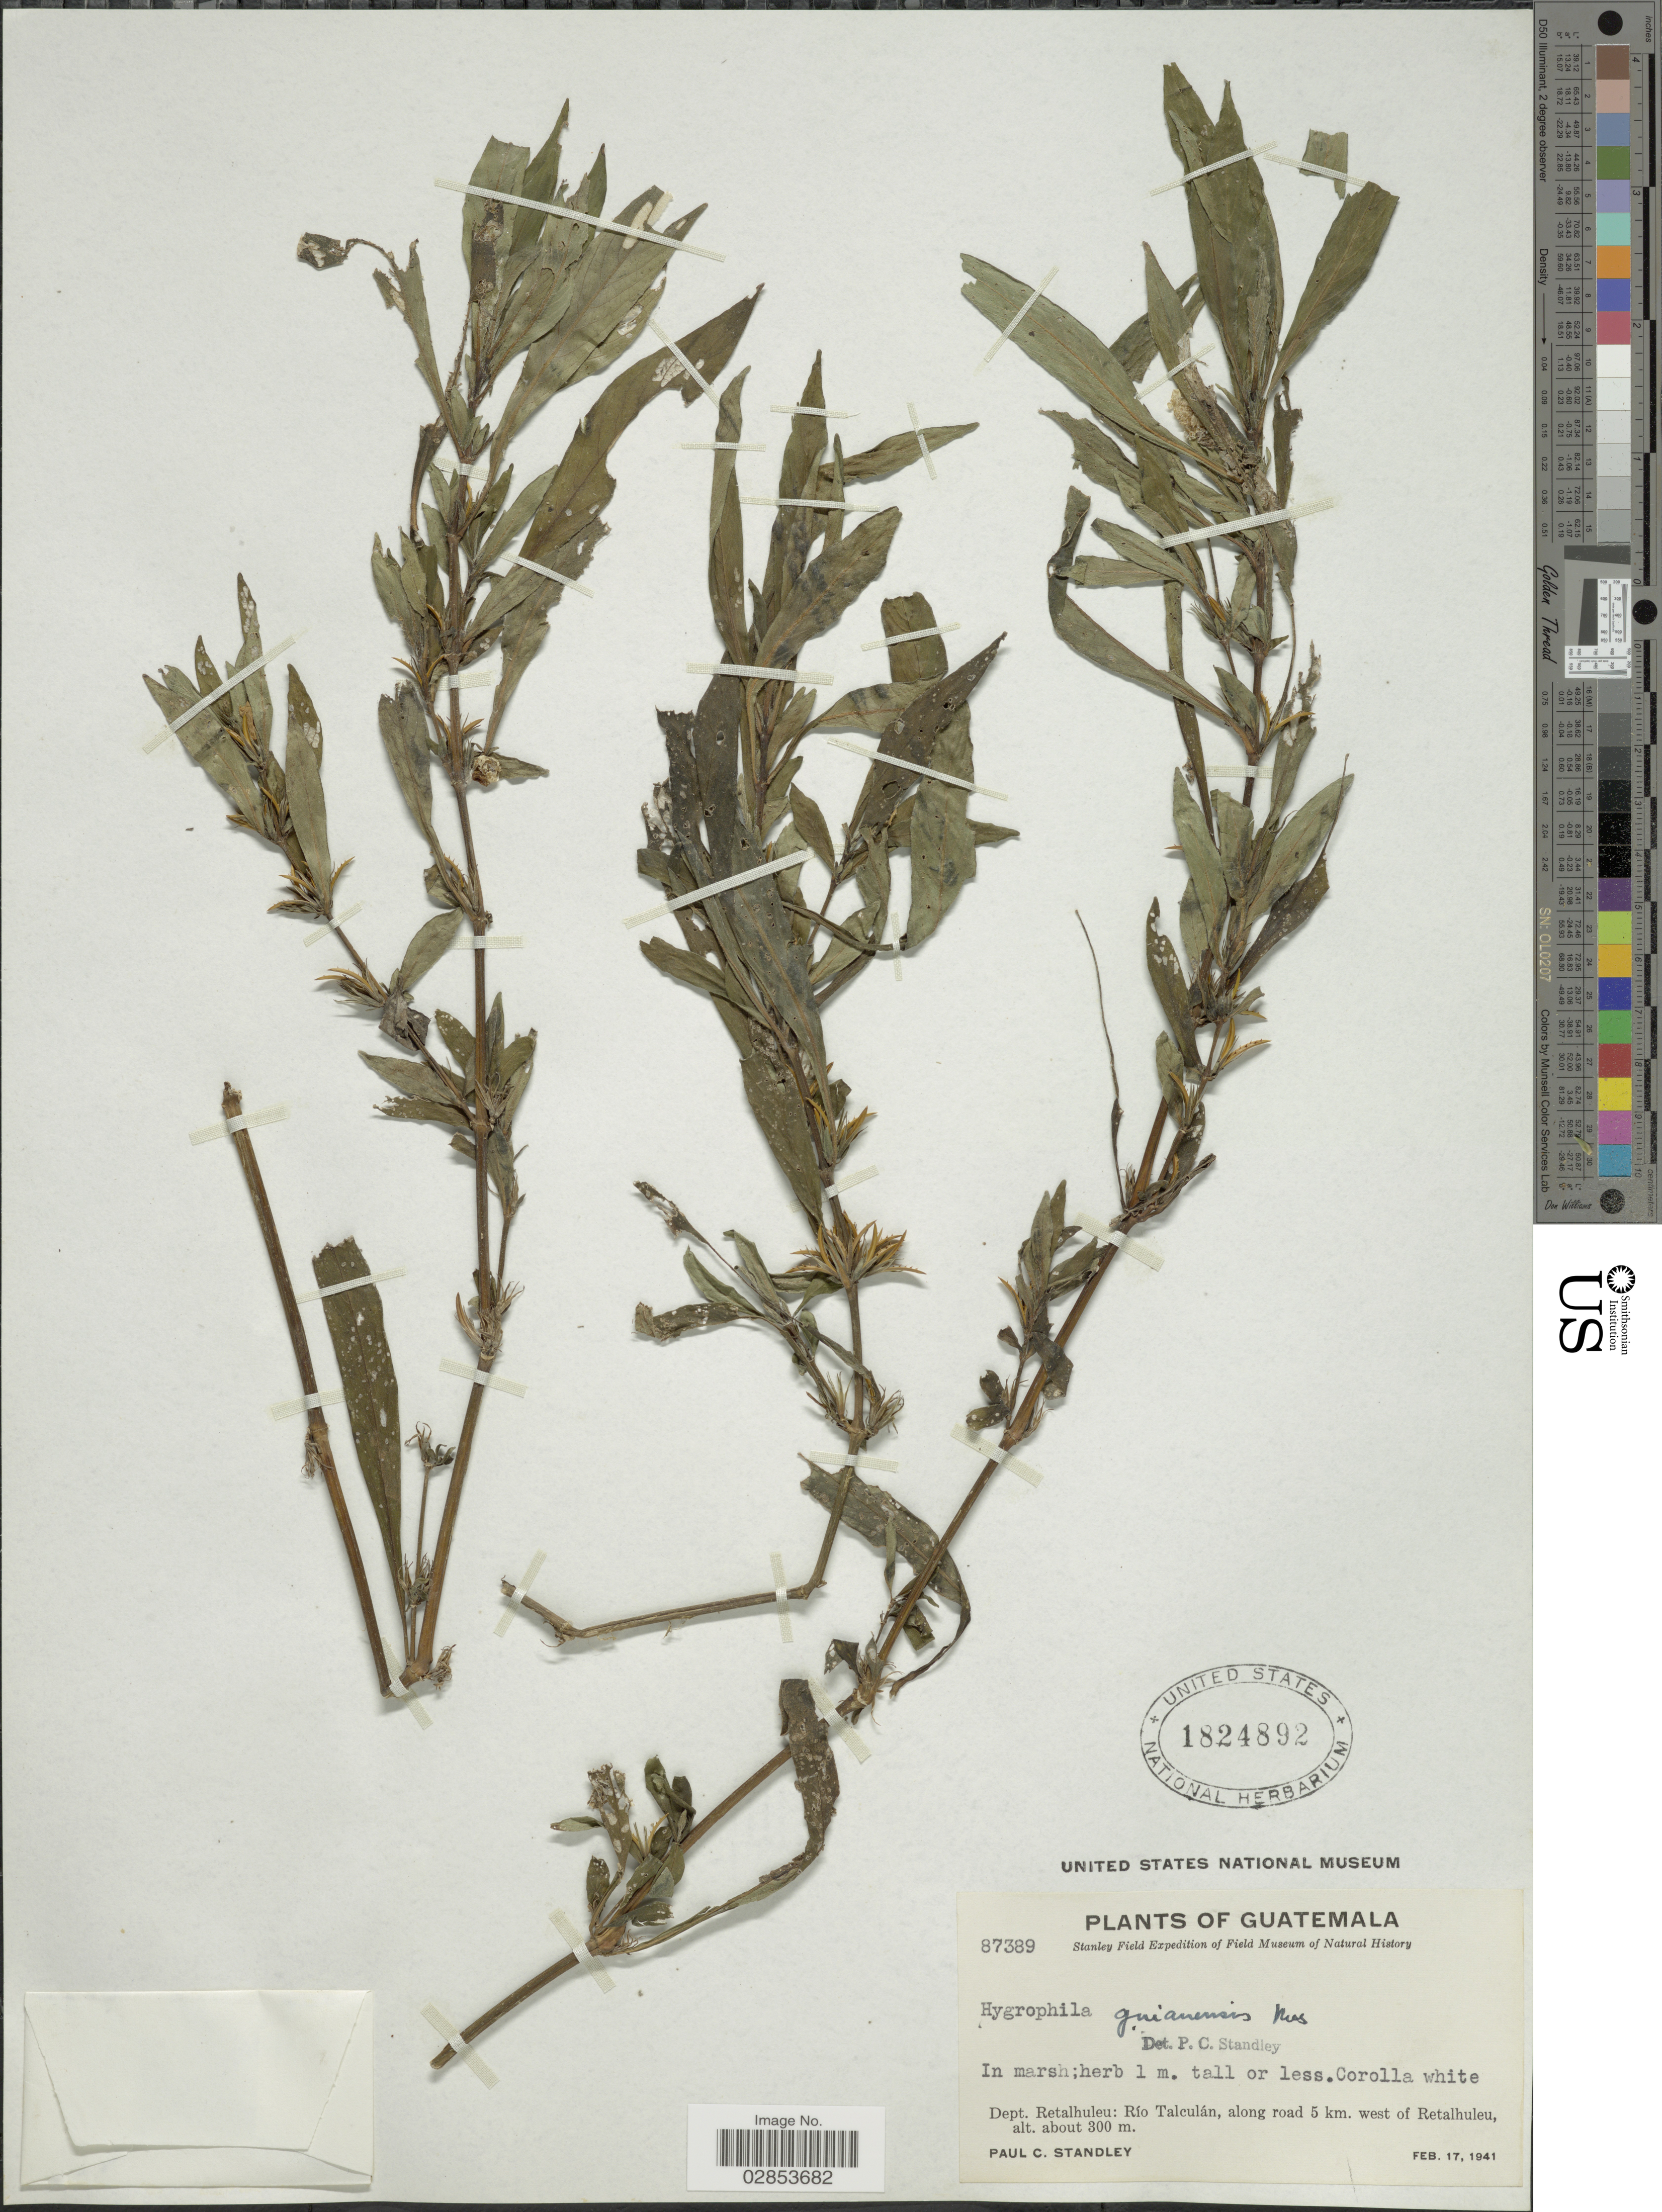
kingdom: Plantae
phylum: Tracheophyta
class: Magnoliopsida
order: Lamiales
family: Acanthaceae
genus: Hygrophila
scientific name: Hygrophila costata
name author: Nees & T. Nees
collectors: P. C. Standley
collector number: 87389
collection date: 1941-02-17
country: Guatemala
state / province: Retalhuleu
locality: Dept. Retalhuleu: Río Talculán, along road 5 km. west of Retalhuleu.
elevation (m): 300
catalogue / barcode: US 1824892